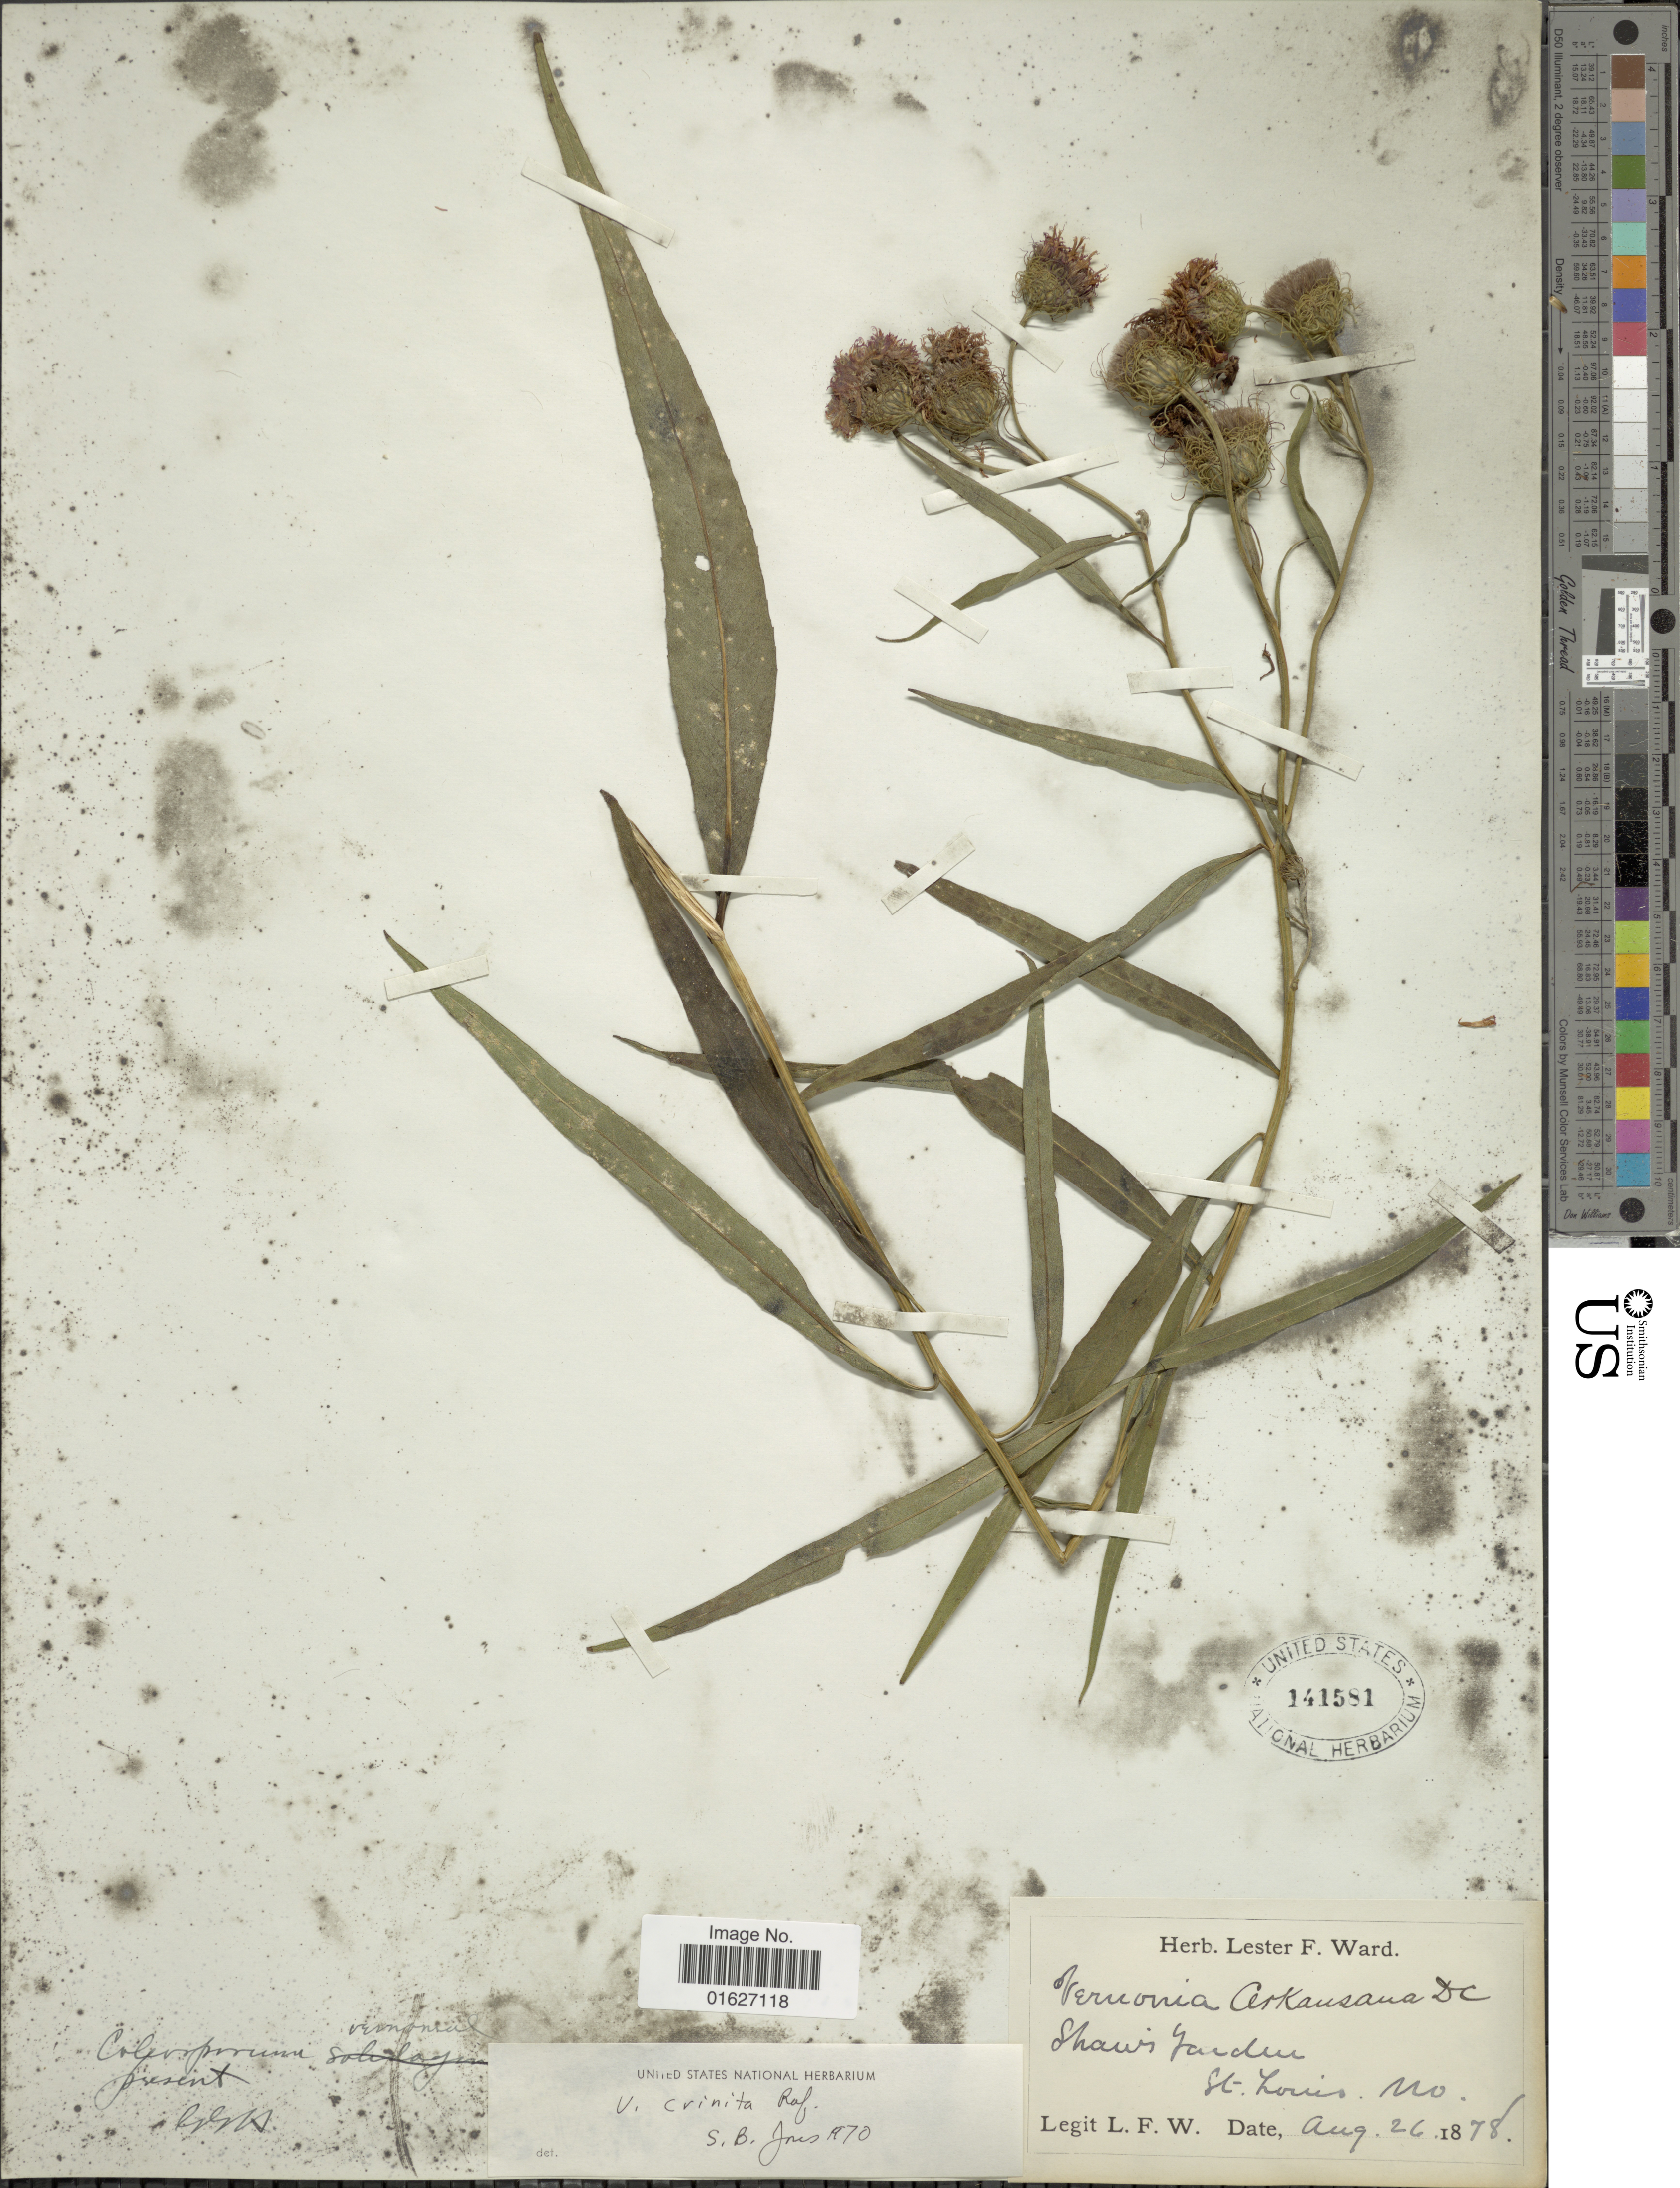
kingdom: Plantae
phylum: Tracheophyta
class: Magnoliopsida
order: Asterales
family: Asteraceae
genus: Vernonia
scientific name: Vernonia arkansana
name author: DC.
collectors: L. F. Ward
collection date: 1878-08-26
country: United States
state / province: Missouri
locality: Shawi Garden, St. Louis.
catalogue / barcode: US 141581